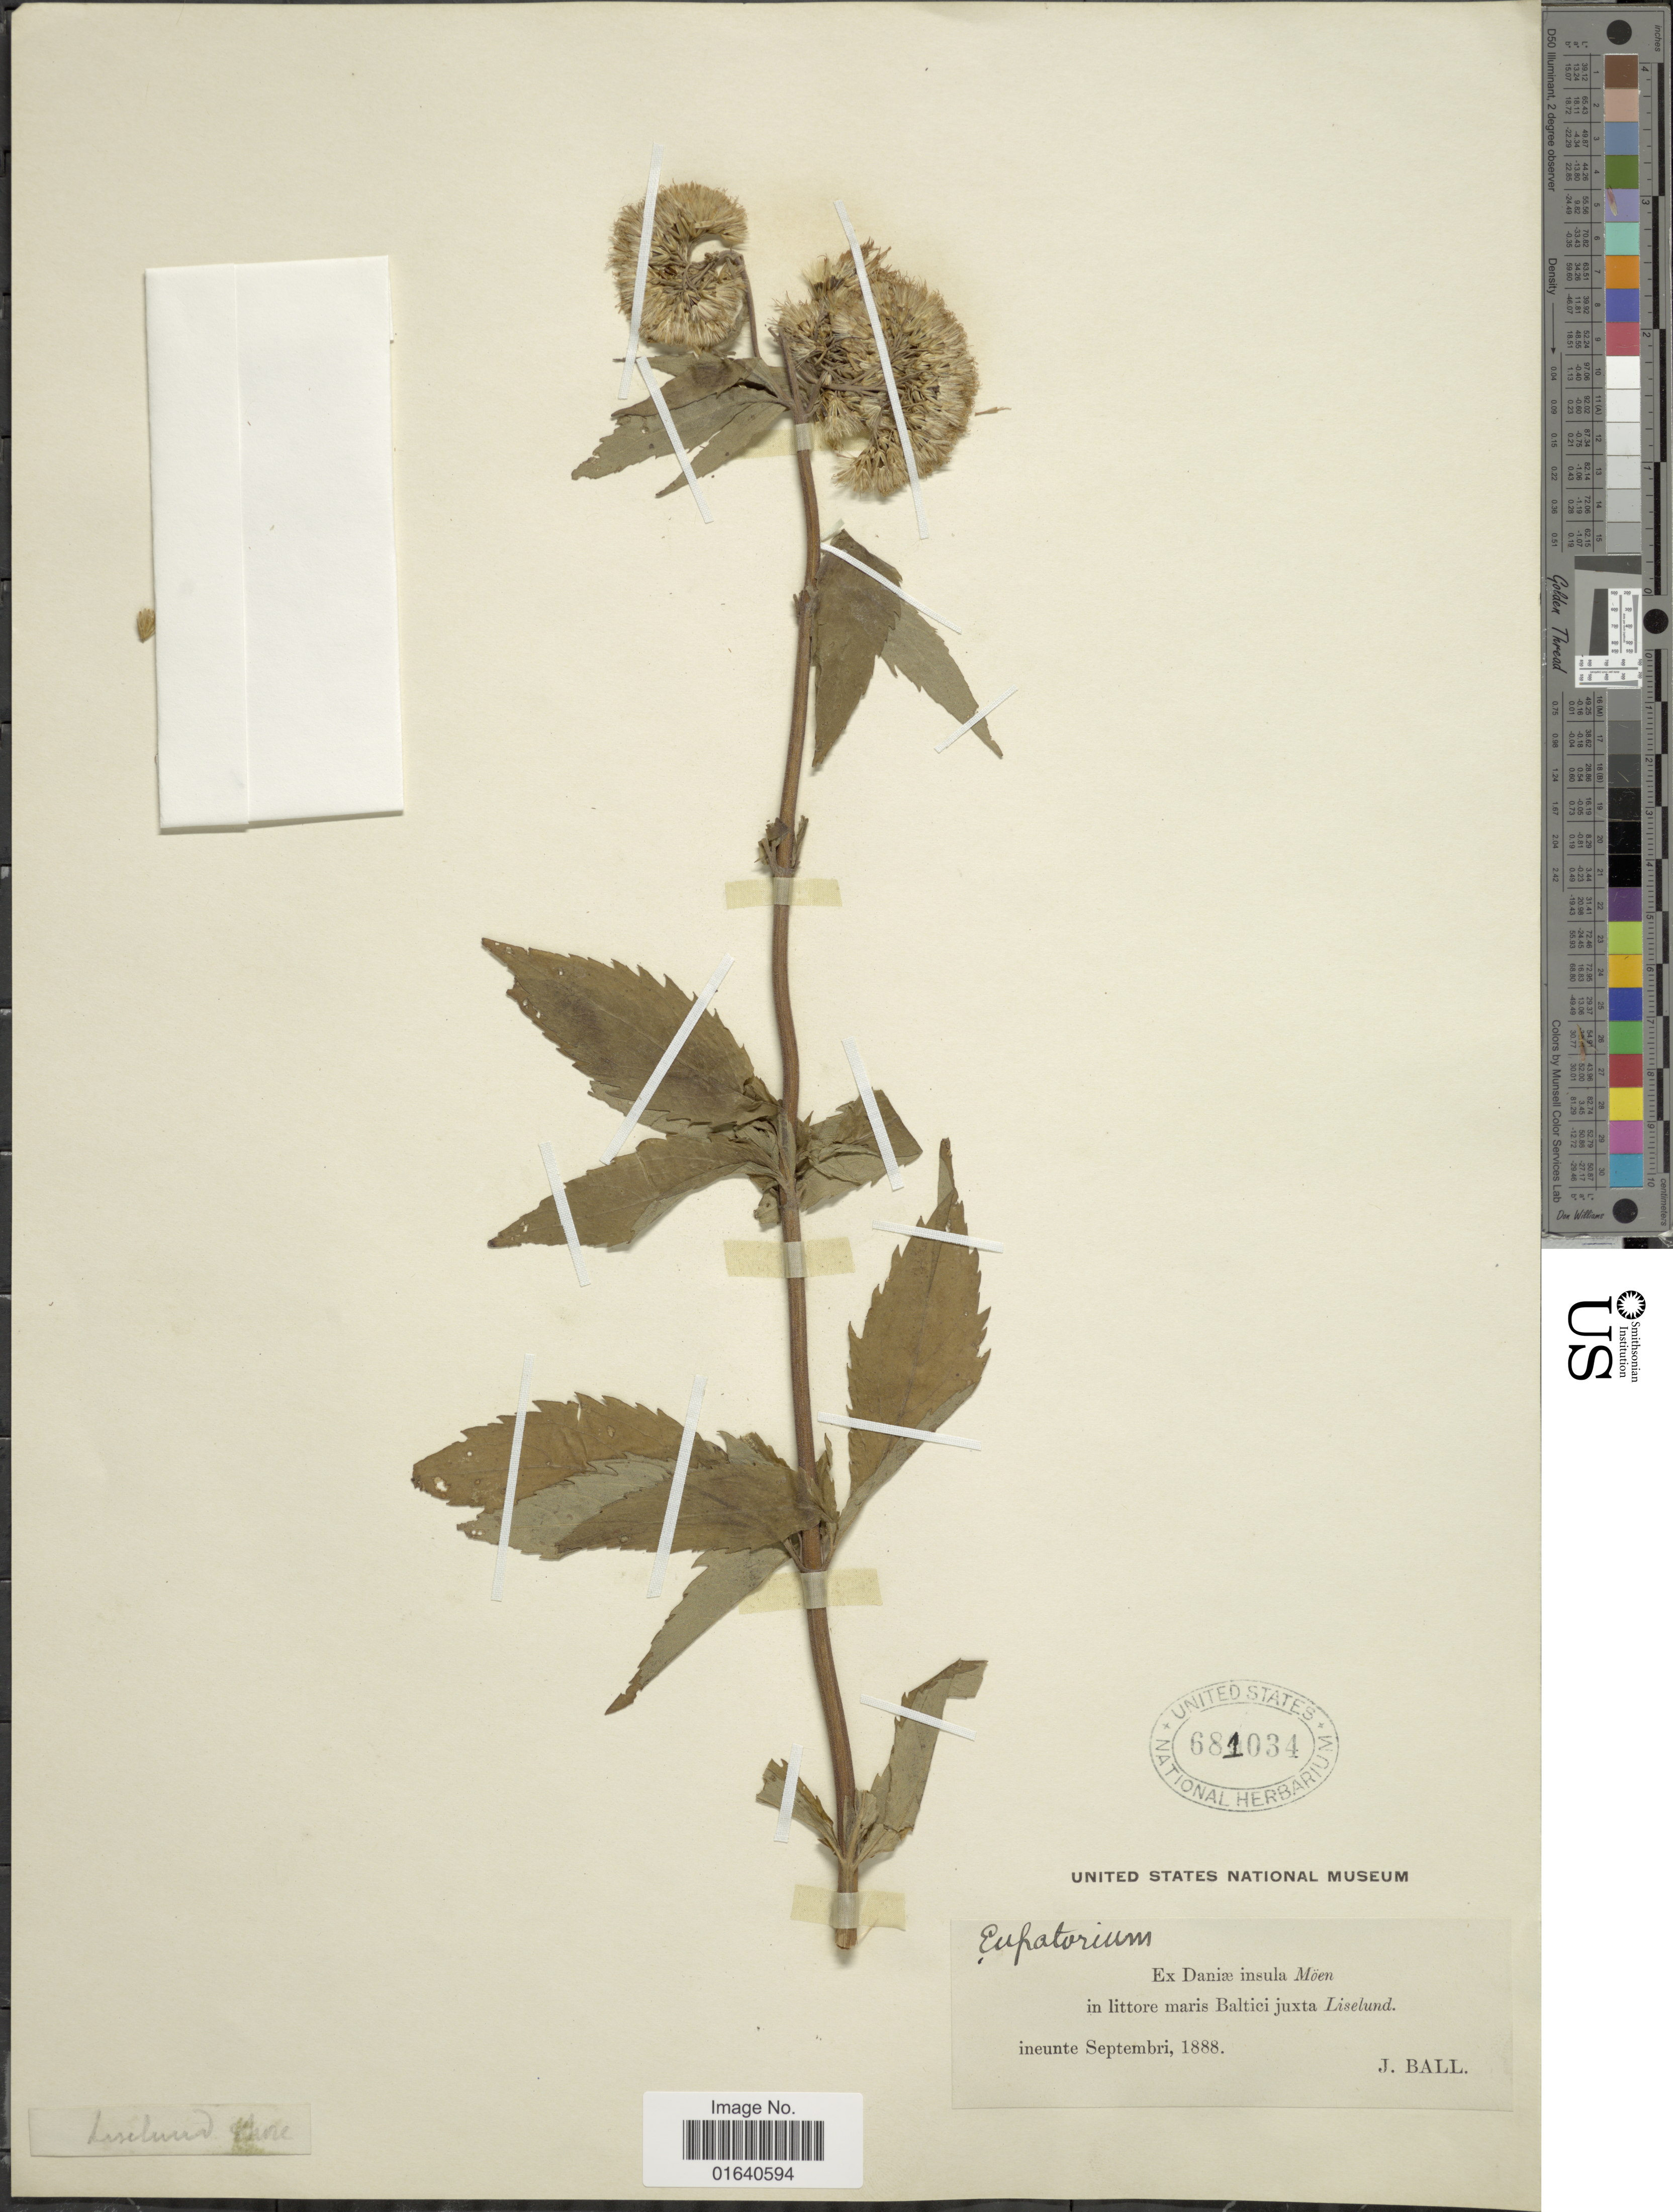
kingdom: Plantae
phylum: Tracheophyta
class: Magnoliopsida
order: Asterales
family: Asteraceae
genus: Eupatorium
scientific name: Eupatorium cannabinum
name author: L.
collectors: J. Ball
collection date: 1888-09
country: Denmark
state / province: Sjæland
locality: In littore maris Baltici juxta Liselund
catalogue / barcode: US 681034